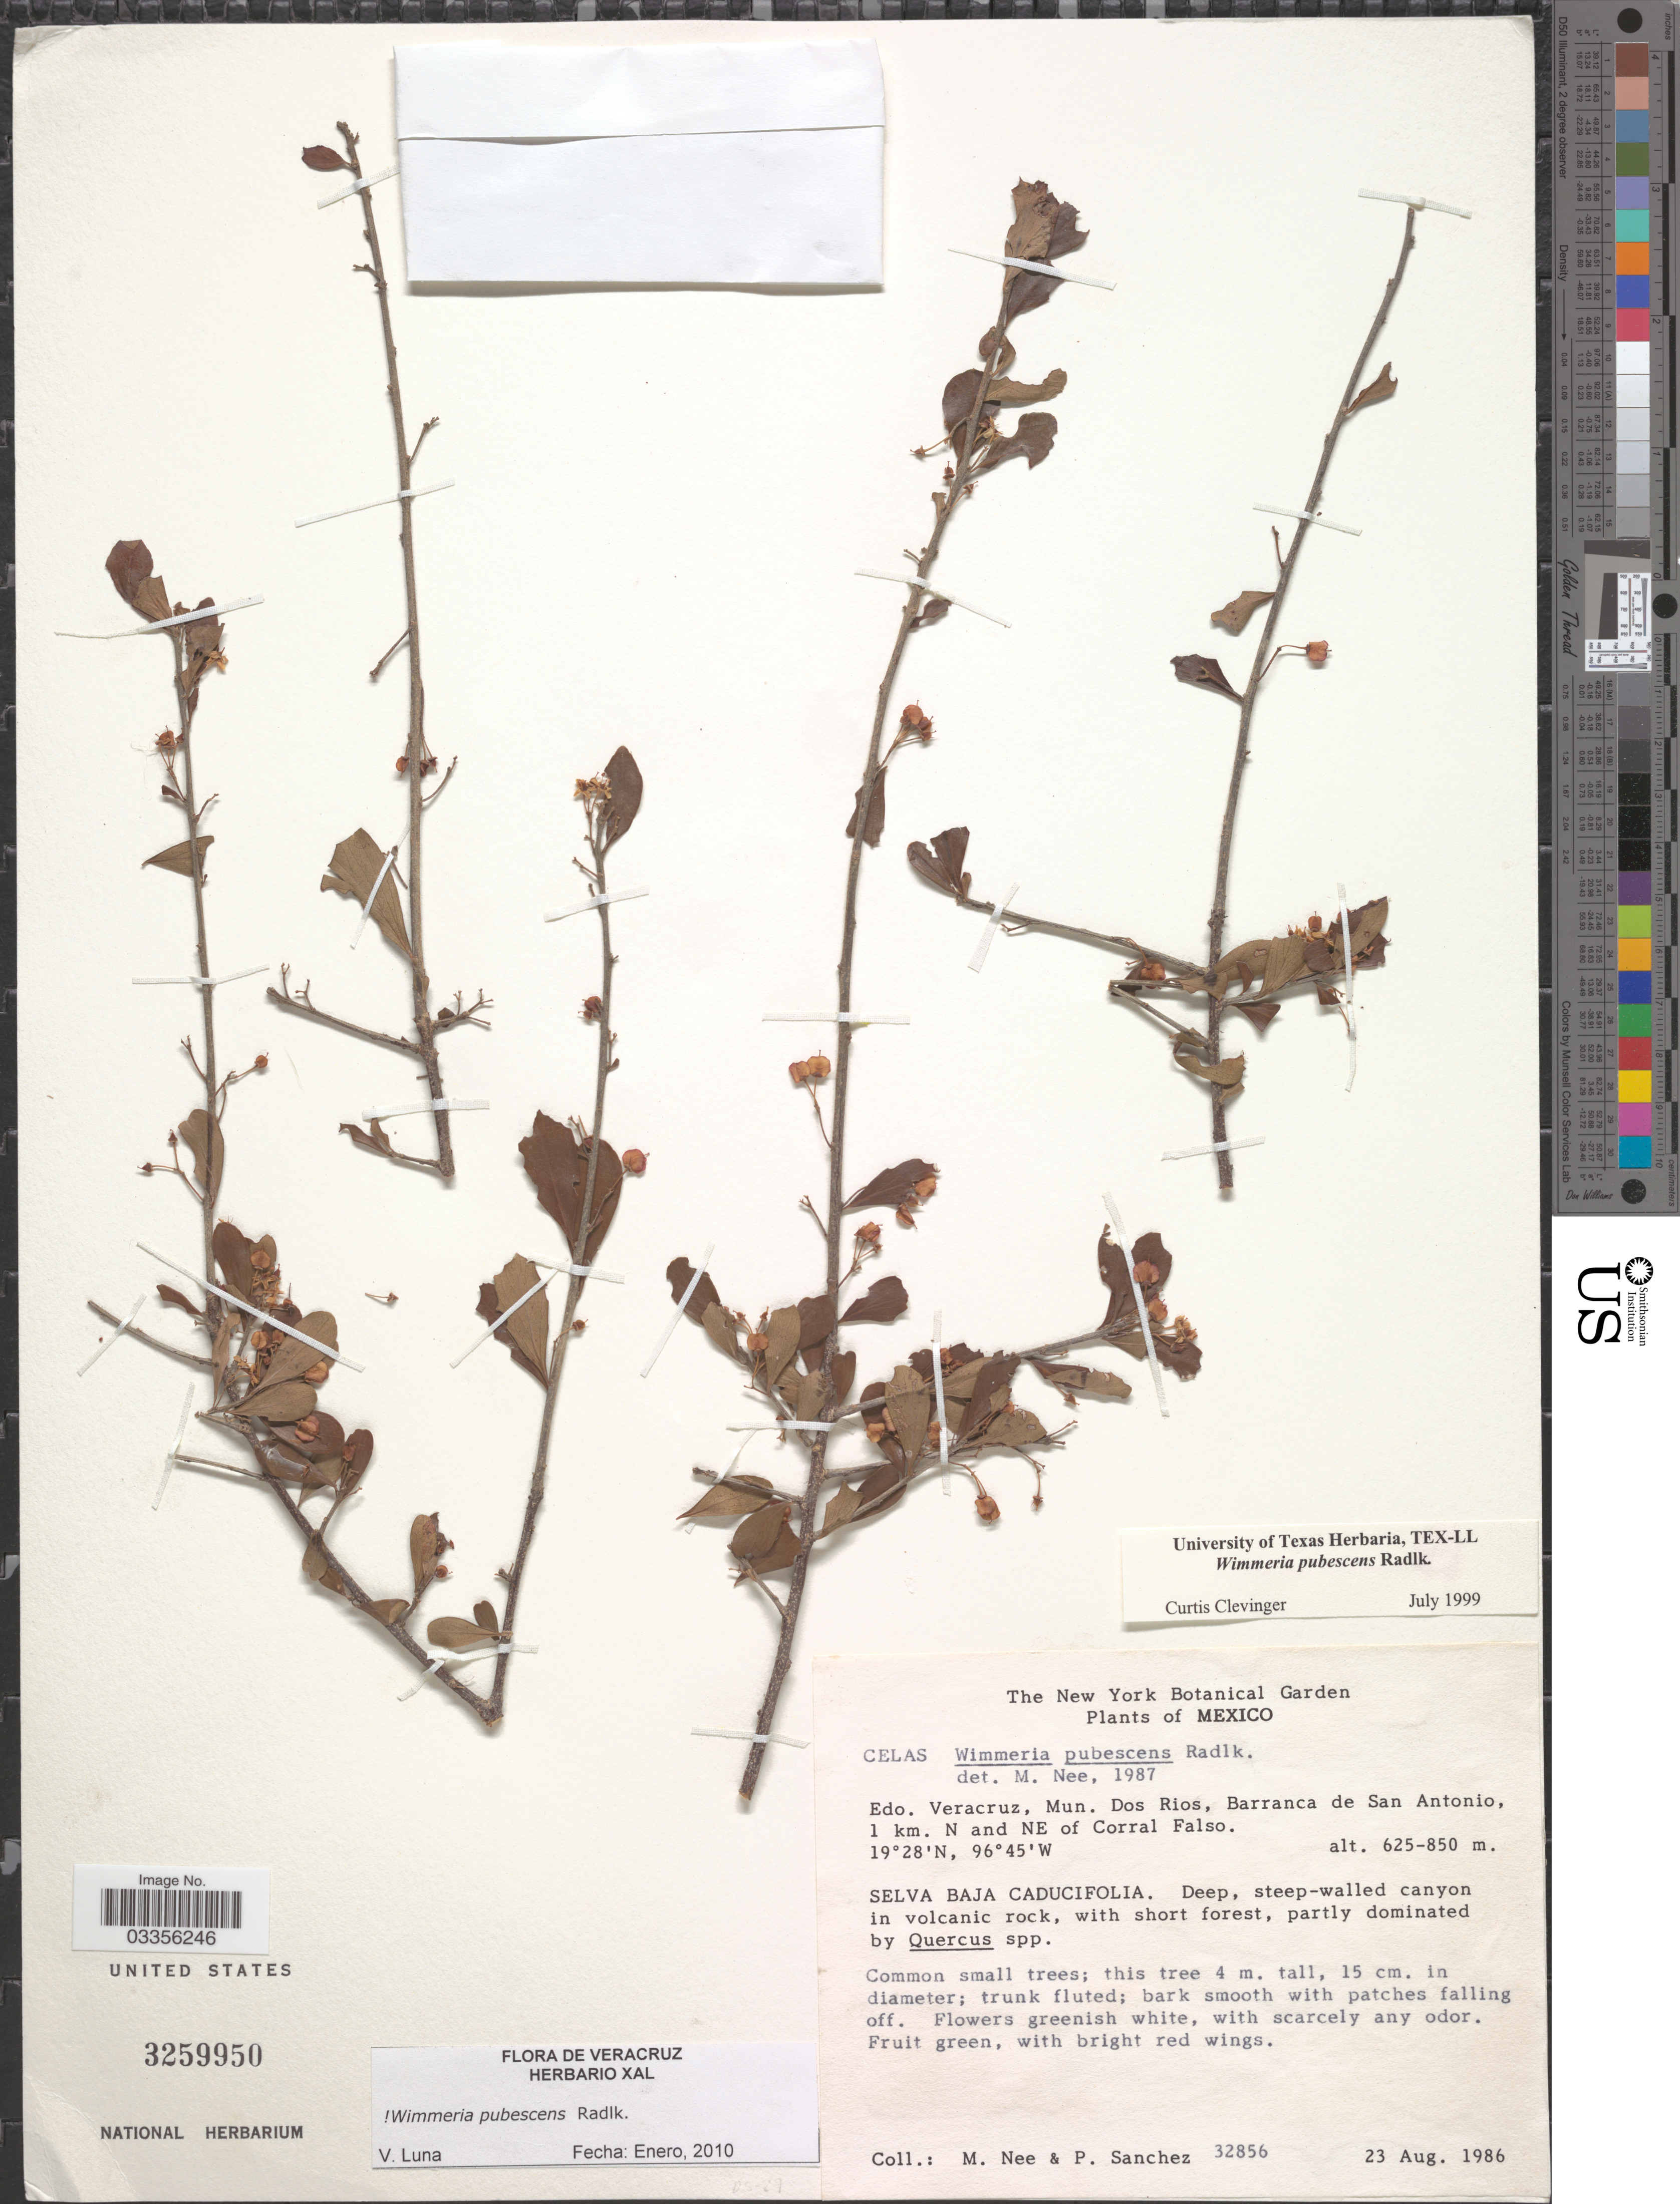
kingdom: Plantae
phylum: Tracheophyta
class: Magnoliopsida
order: Celastrales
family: Celastraceae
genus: Wimmeria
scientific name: Wimmeria pubescens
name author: Radlk.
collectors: M. Nee & P. Sanchez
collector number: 32856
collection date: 1986-08-23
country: Mexico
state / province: Veracruz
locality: Edo. Veracruz, Mun. Dos Rios, Barranca de San Antonio, 1 km. N and NE of Corral Falso. Selva Baja Caducifolia.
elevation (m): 625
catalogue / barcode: US 3259950